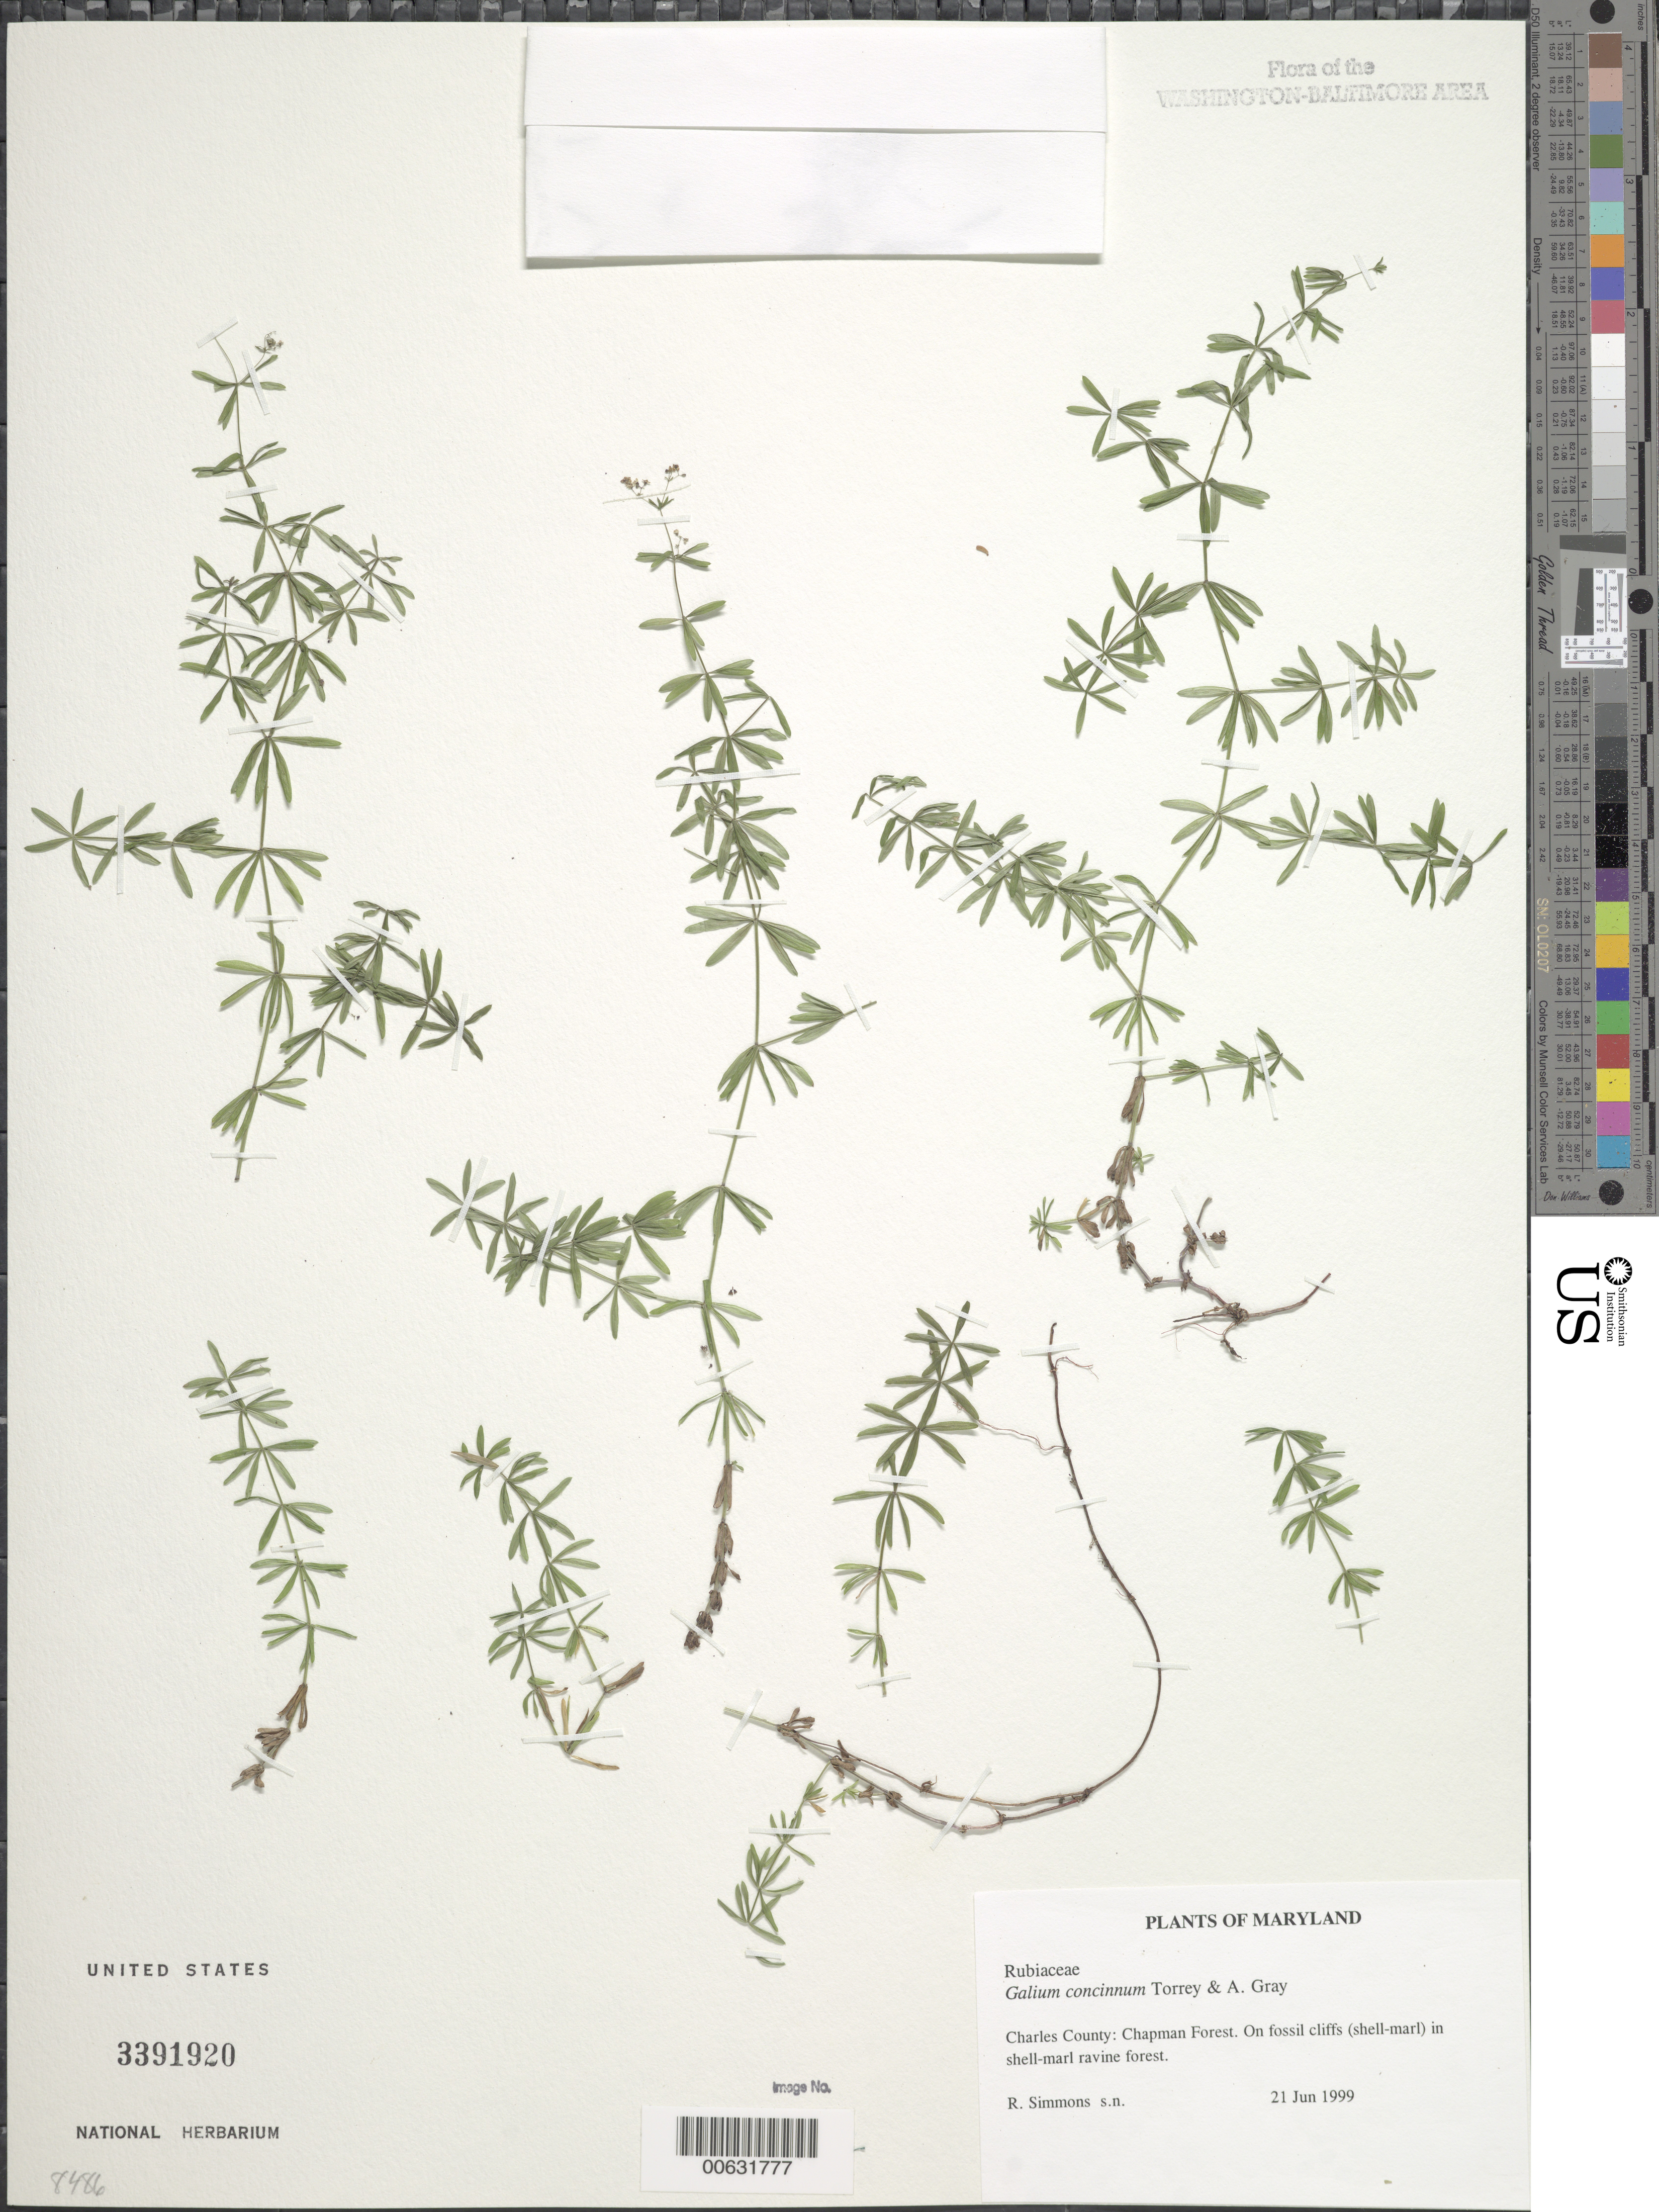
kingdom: Plantae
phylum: Tracheophyta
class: Magnoliopsida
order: Gentianales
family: Rubiaceae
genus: Galium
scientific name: Galium concinnum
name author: Torr. & A. Gray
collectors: R. H. Simmons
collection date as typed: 21 Jun 1999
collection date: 1999-06-21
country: United States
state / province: Maryland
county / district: Charles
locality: Chapman Forest.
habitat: On fossil cliffs (shell-marl) in shell-marl ravine forest.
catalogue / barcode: US 3391920